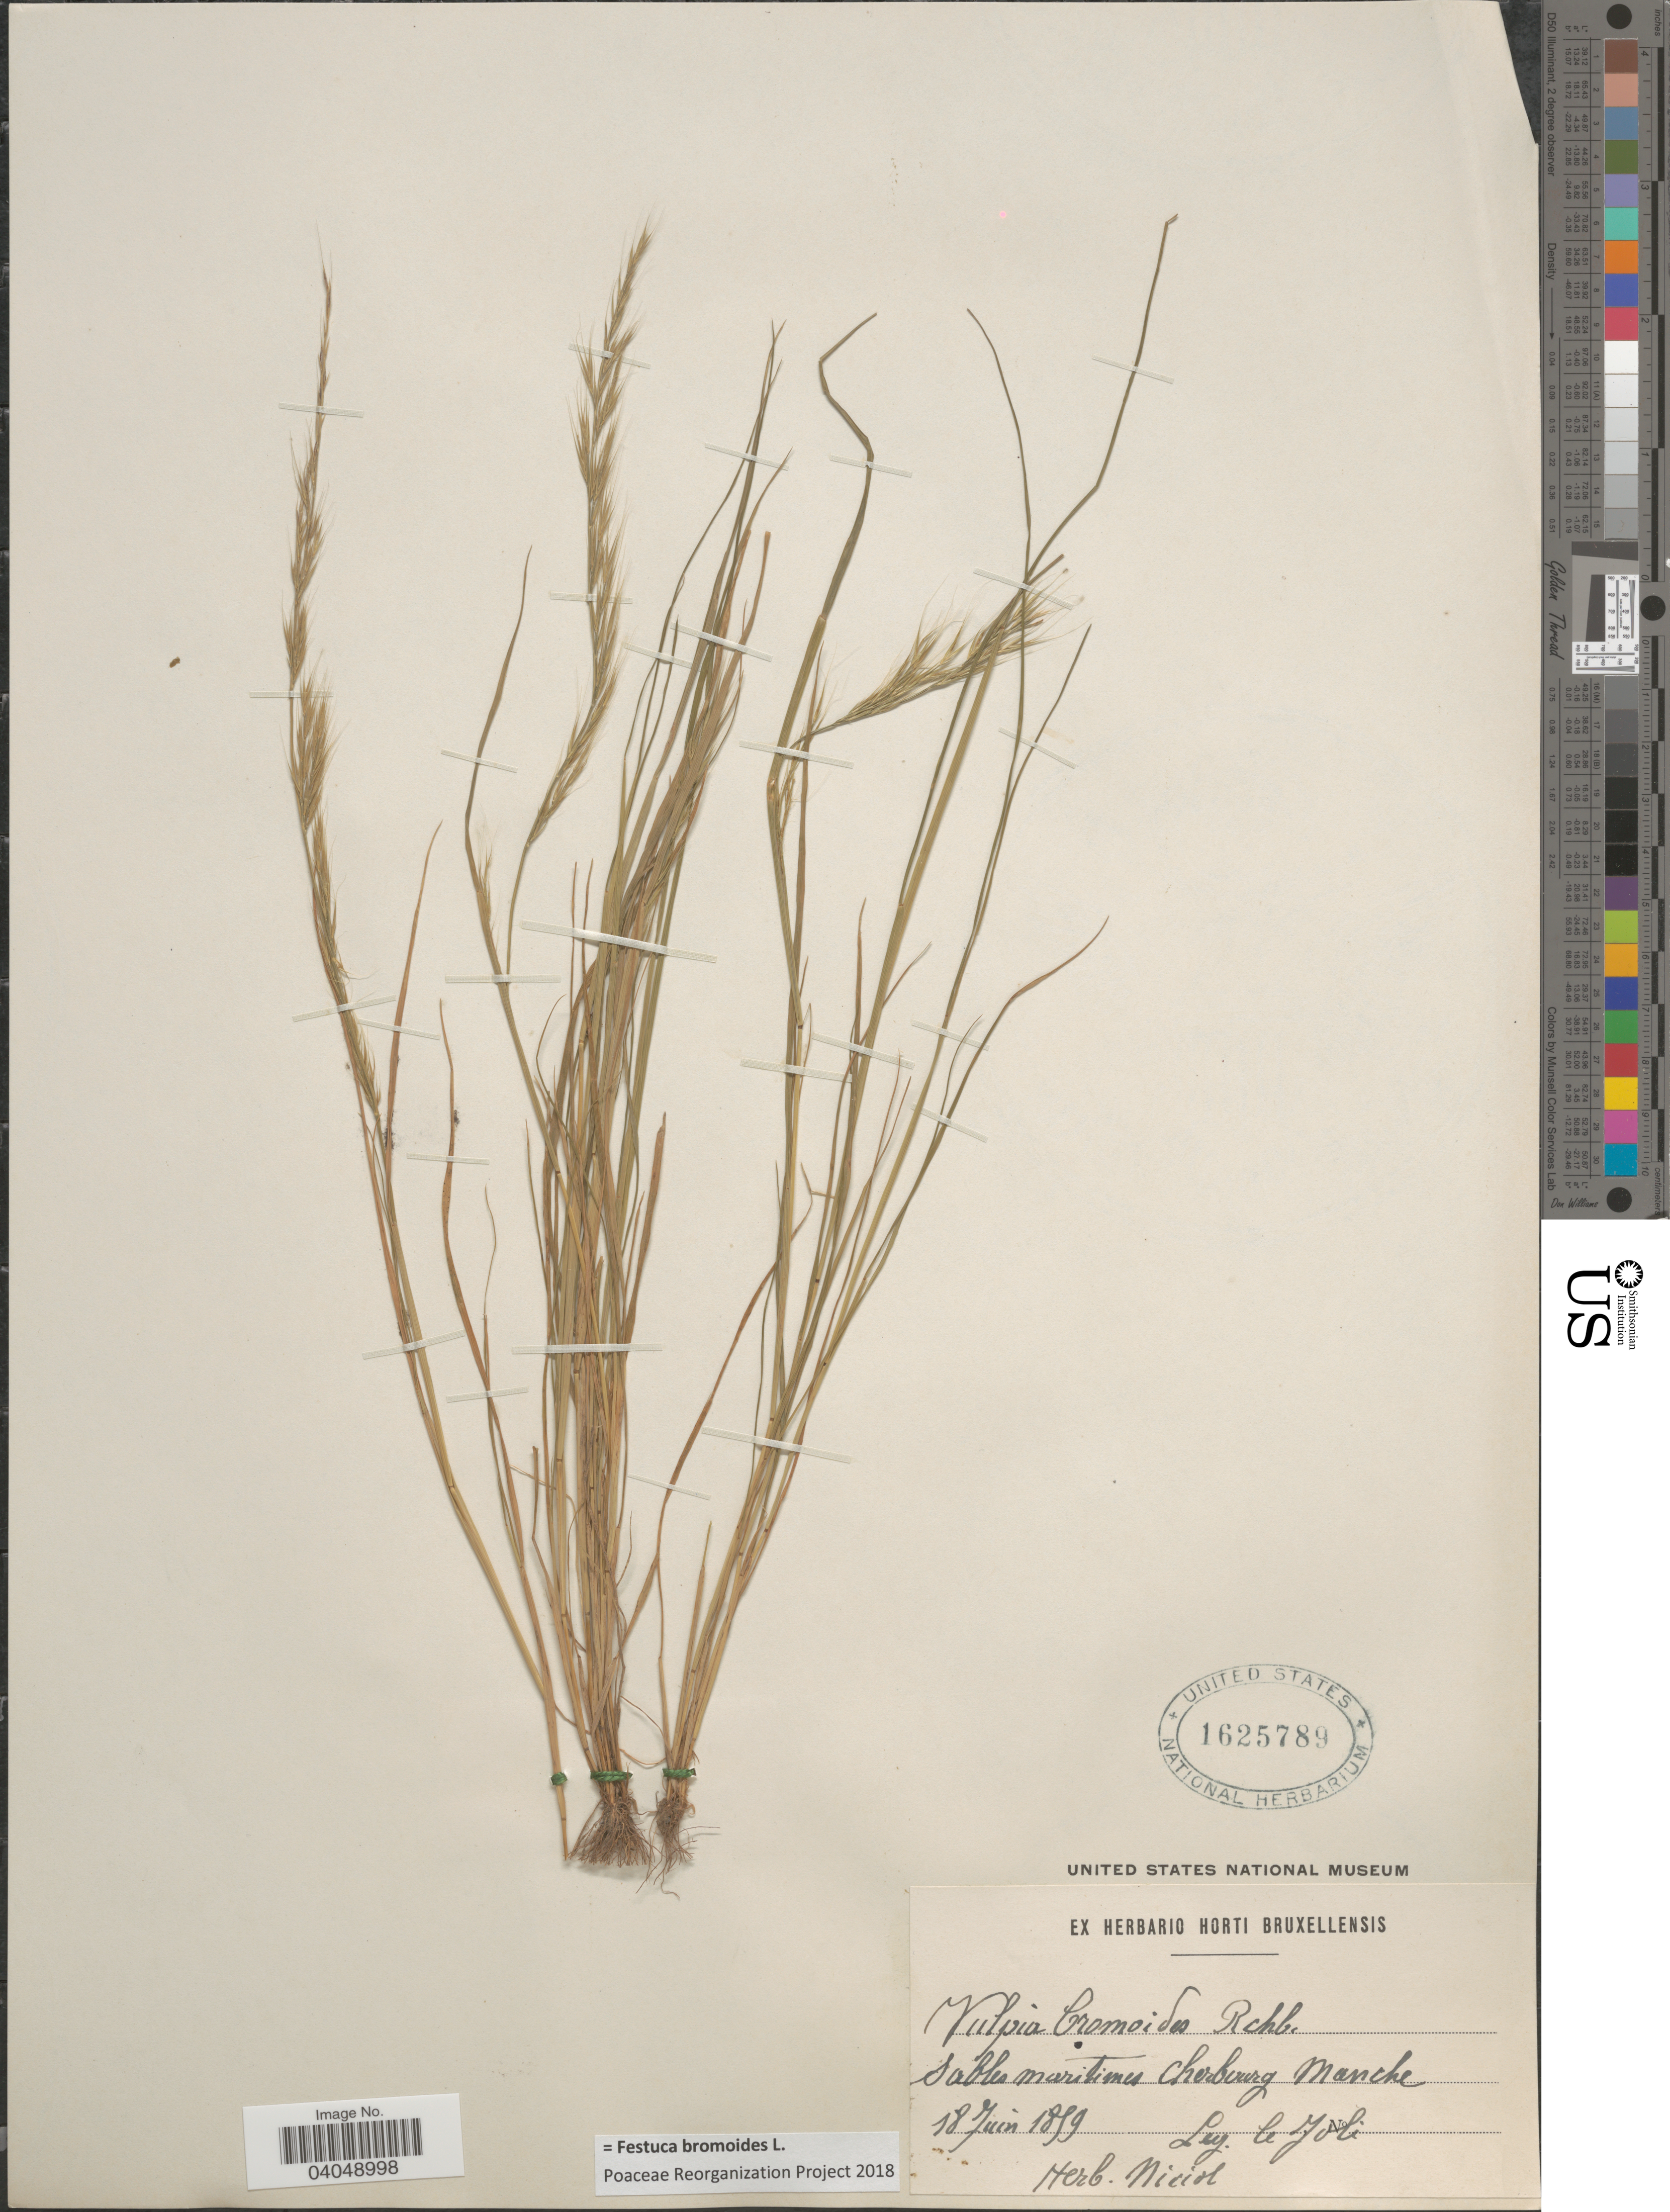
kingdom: Plantae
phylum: Tracheophyta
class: Liliopsida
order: Poales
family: Poaceae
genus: Festuca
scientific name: Festuca bromoides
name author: L.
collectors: Le Jolis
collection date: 1859-06-18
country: France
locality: Sables maritimes Cherbourg Manche.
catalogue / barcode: US 1625789